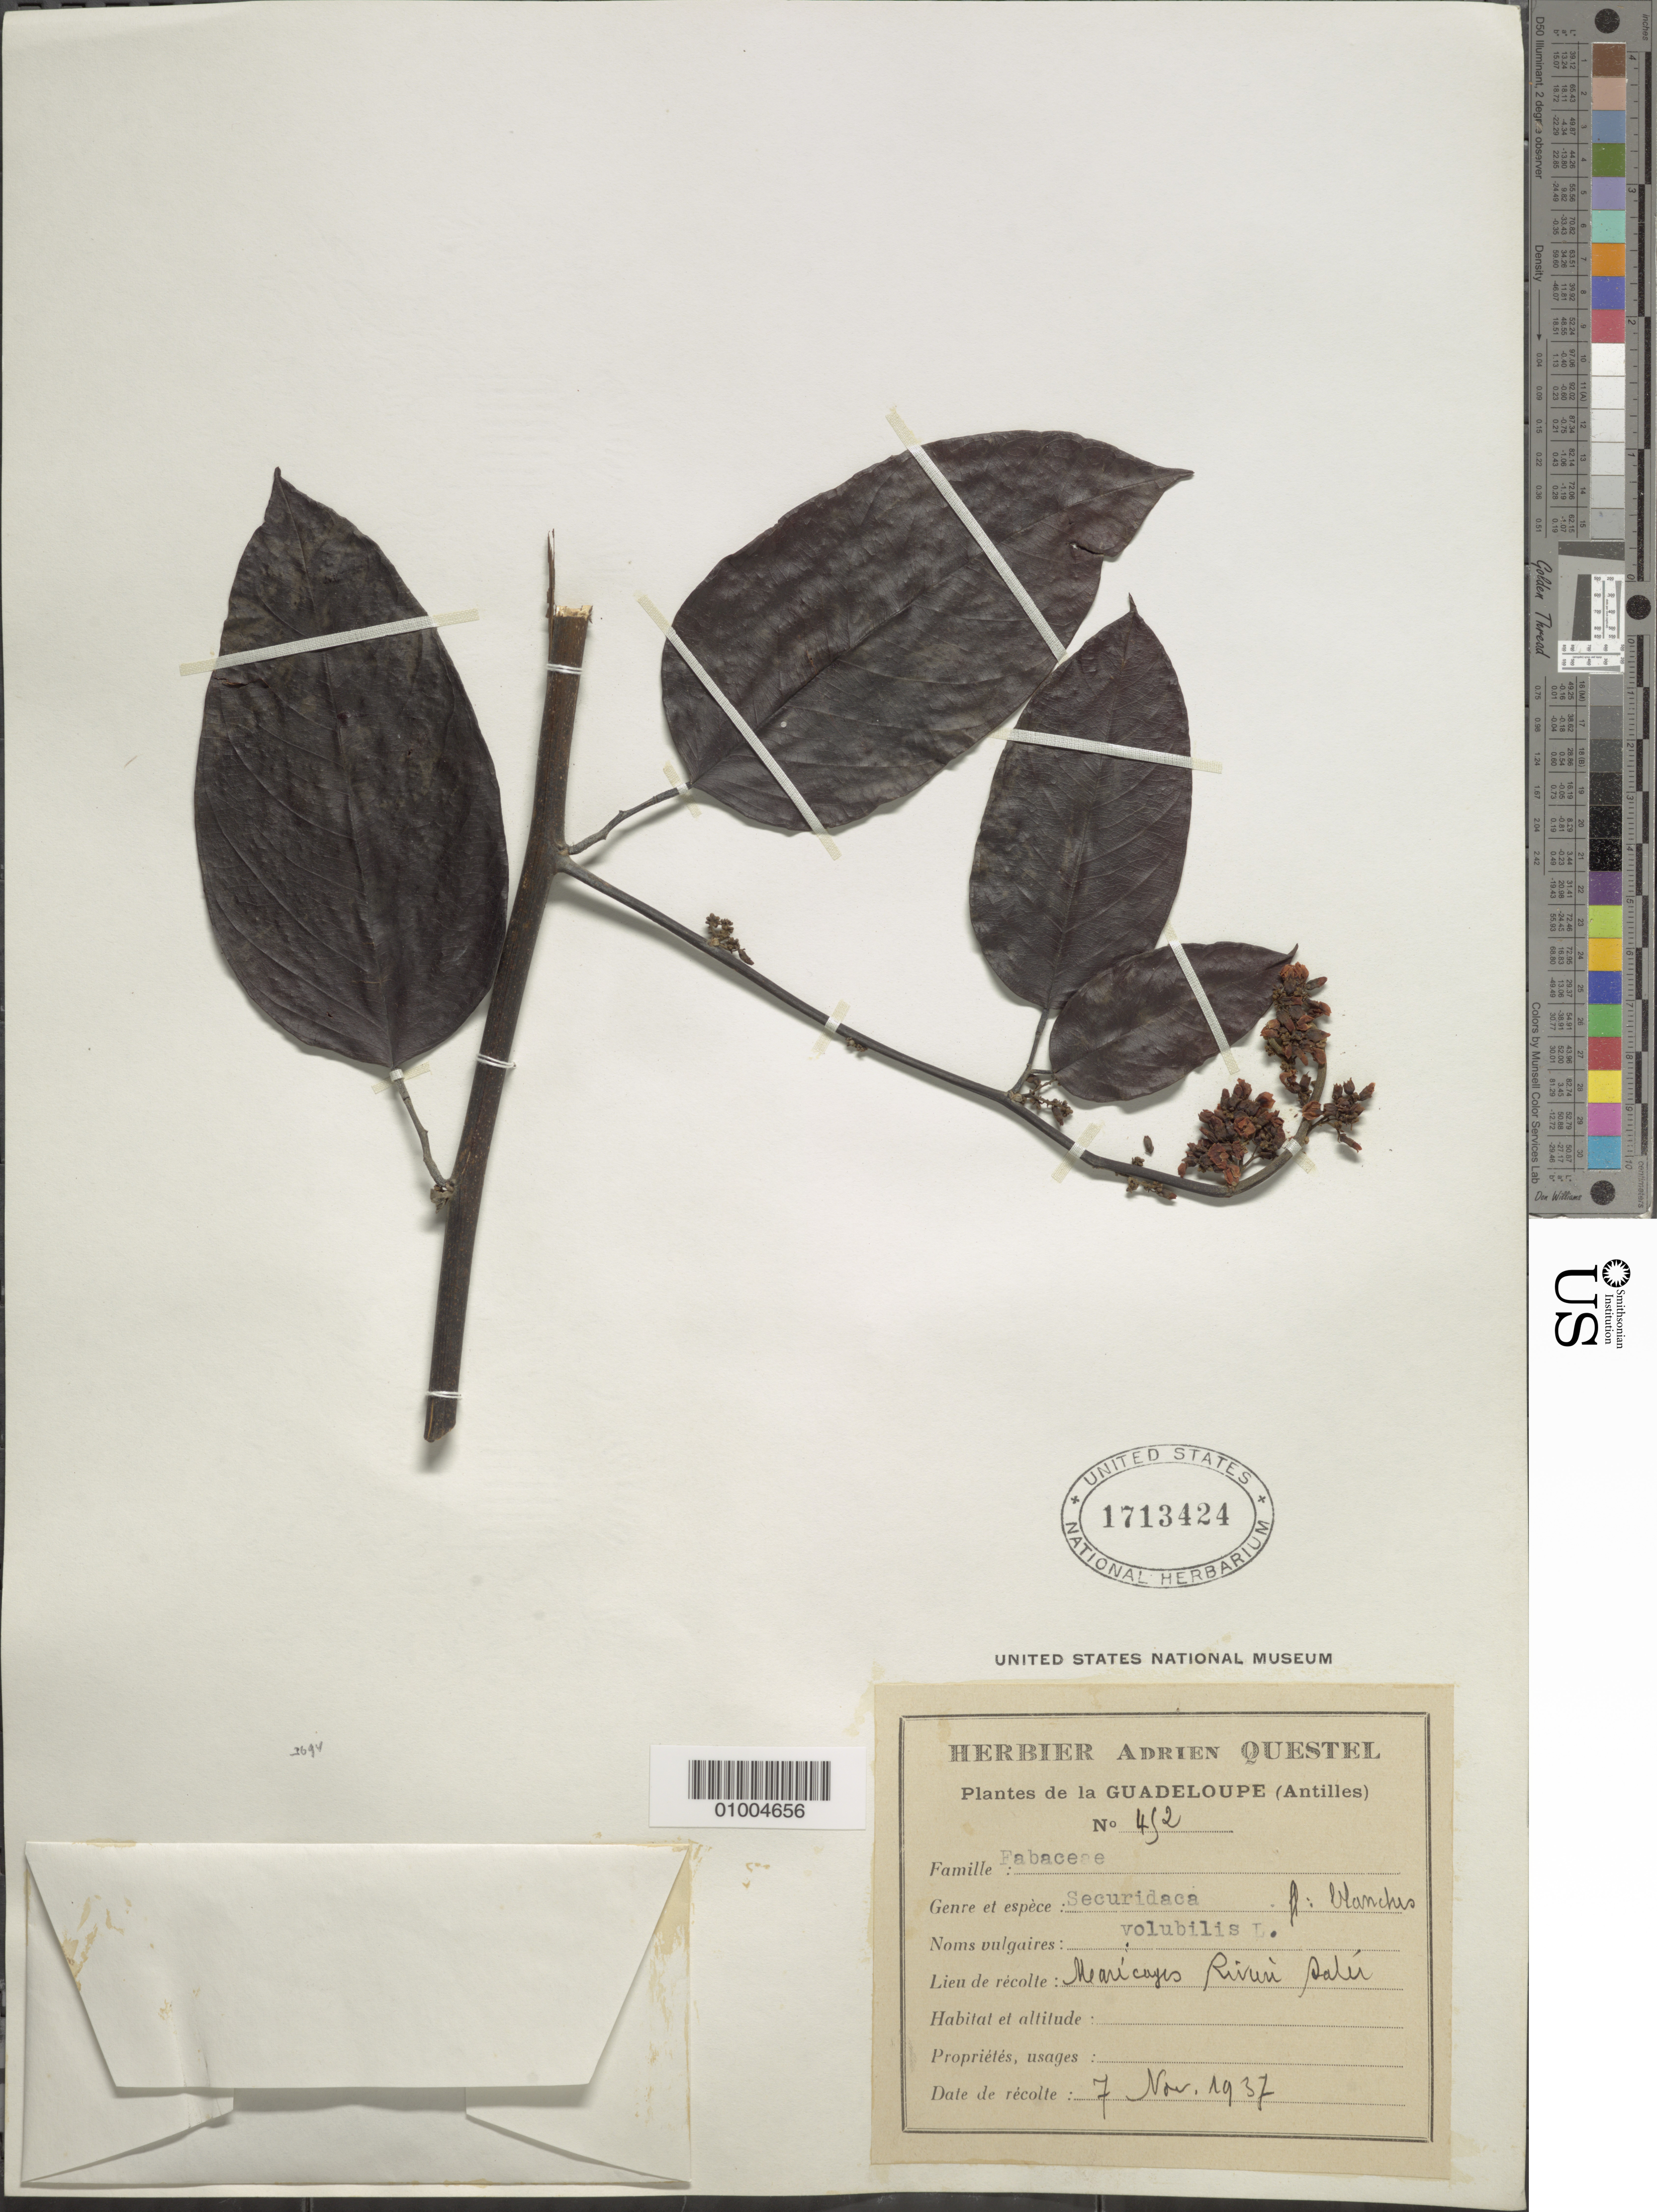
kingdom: Plantae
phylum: Tracheophyta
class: Magnoliopsida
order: Fabales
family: Polygalaceae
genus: Securidaca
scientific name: Securidaca volubilis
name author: L.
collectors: A. Questel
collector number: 452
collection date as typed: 07 Nov 1937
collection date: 1937-11-07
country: Guadeloupe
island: Basse Terre [Guadeloupe]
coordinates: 0 N, 0 E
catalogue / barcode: US 1713424